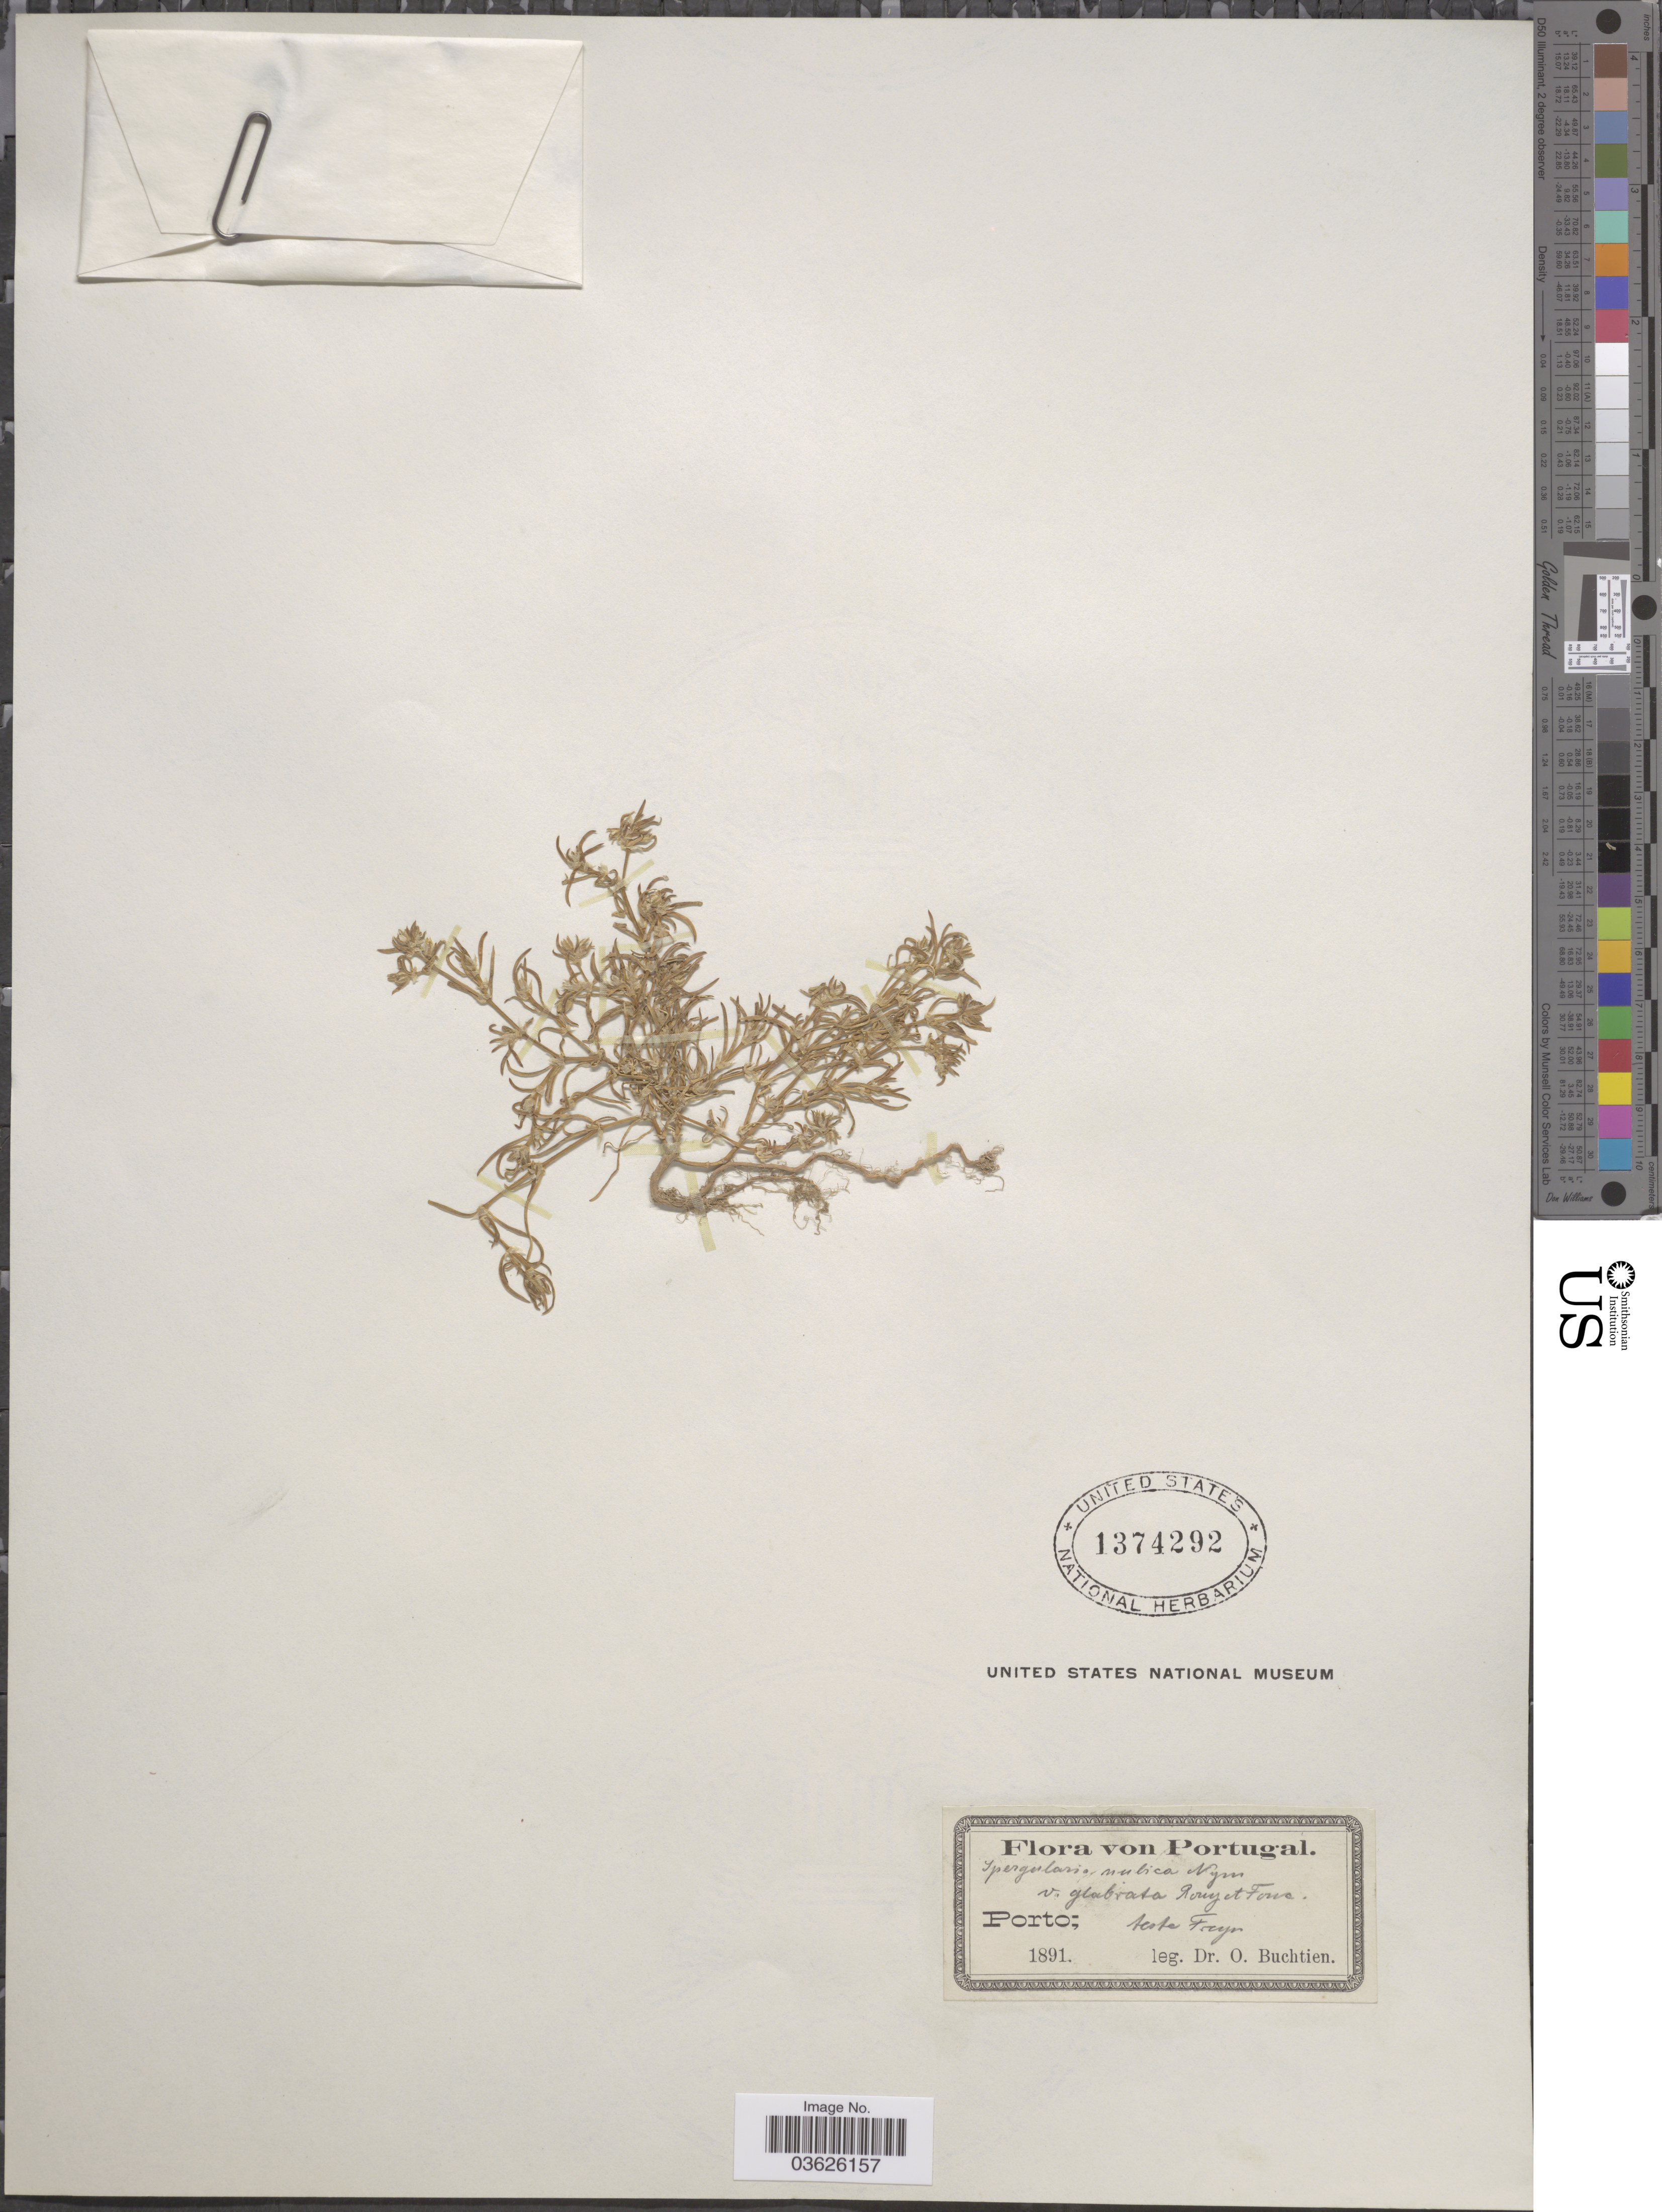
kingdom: Plantae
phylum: Tracheophyta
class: Magnoliopsida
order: Caryophyllales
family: Caryophyllaceae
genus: Spergularia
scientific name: Spergularia nubica var. glabrata Rouy & Foucaud var. nov. ined.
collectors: O. Buchtien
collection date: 1891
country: Portugal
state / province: Porto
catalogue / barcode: US 1374292